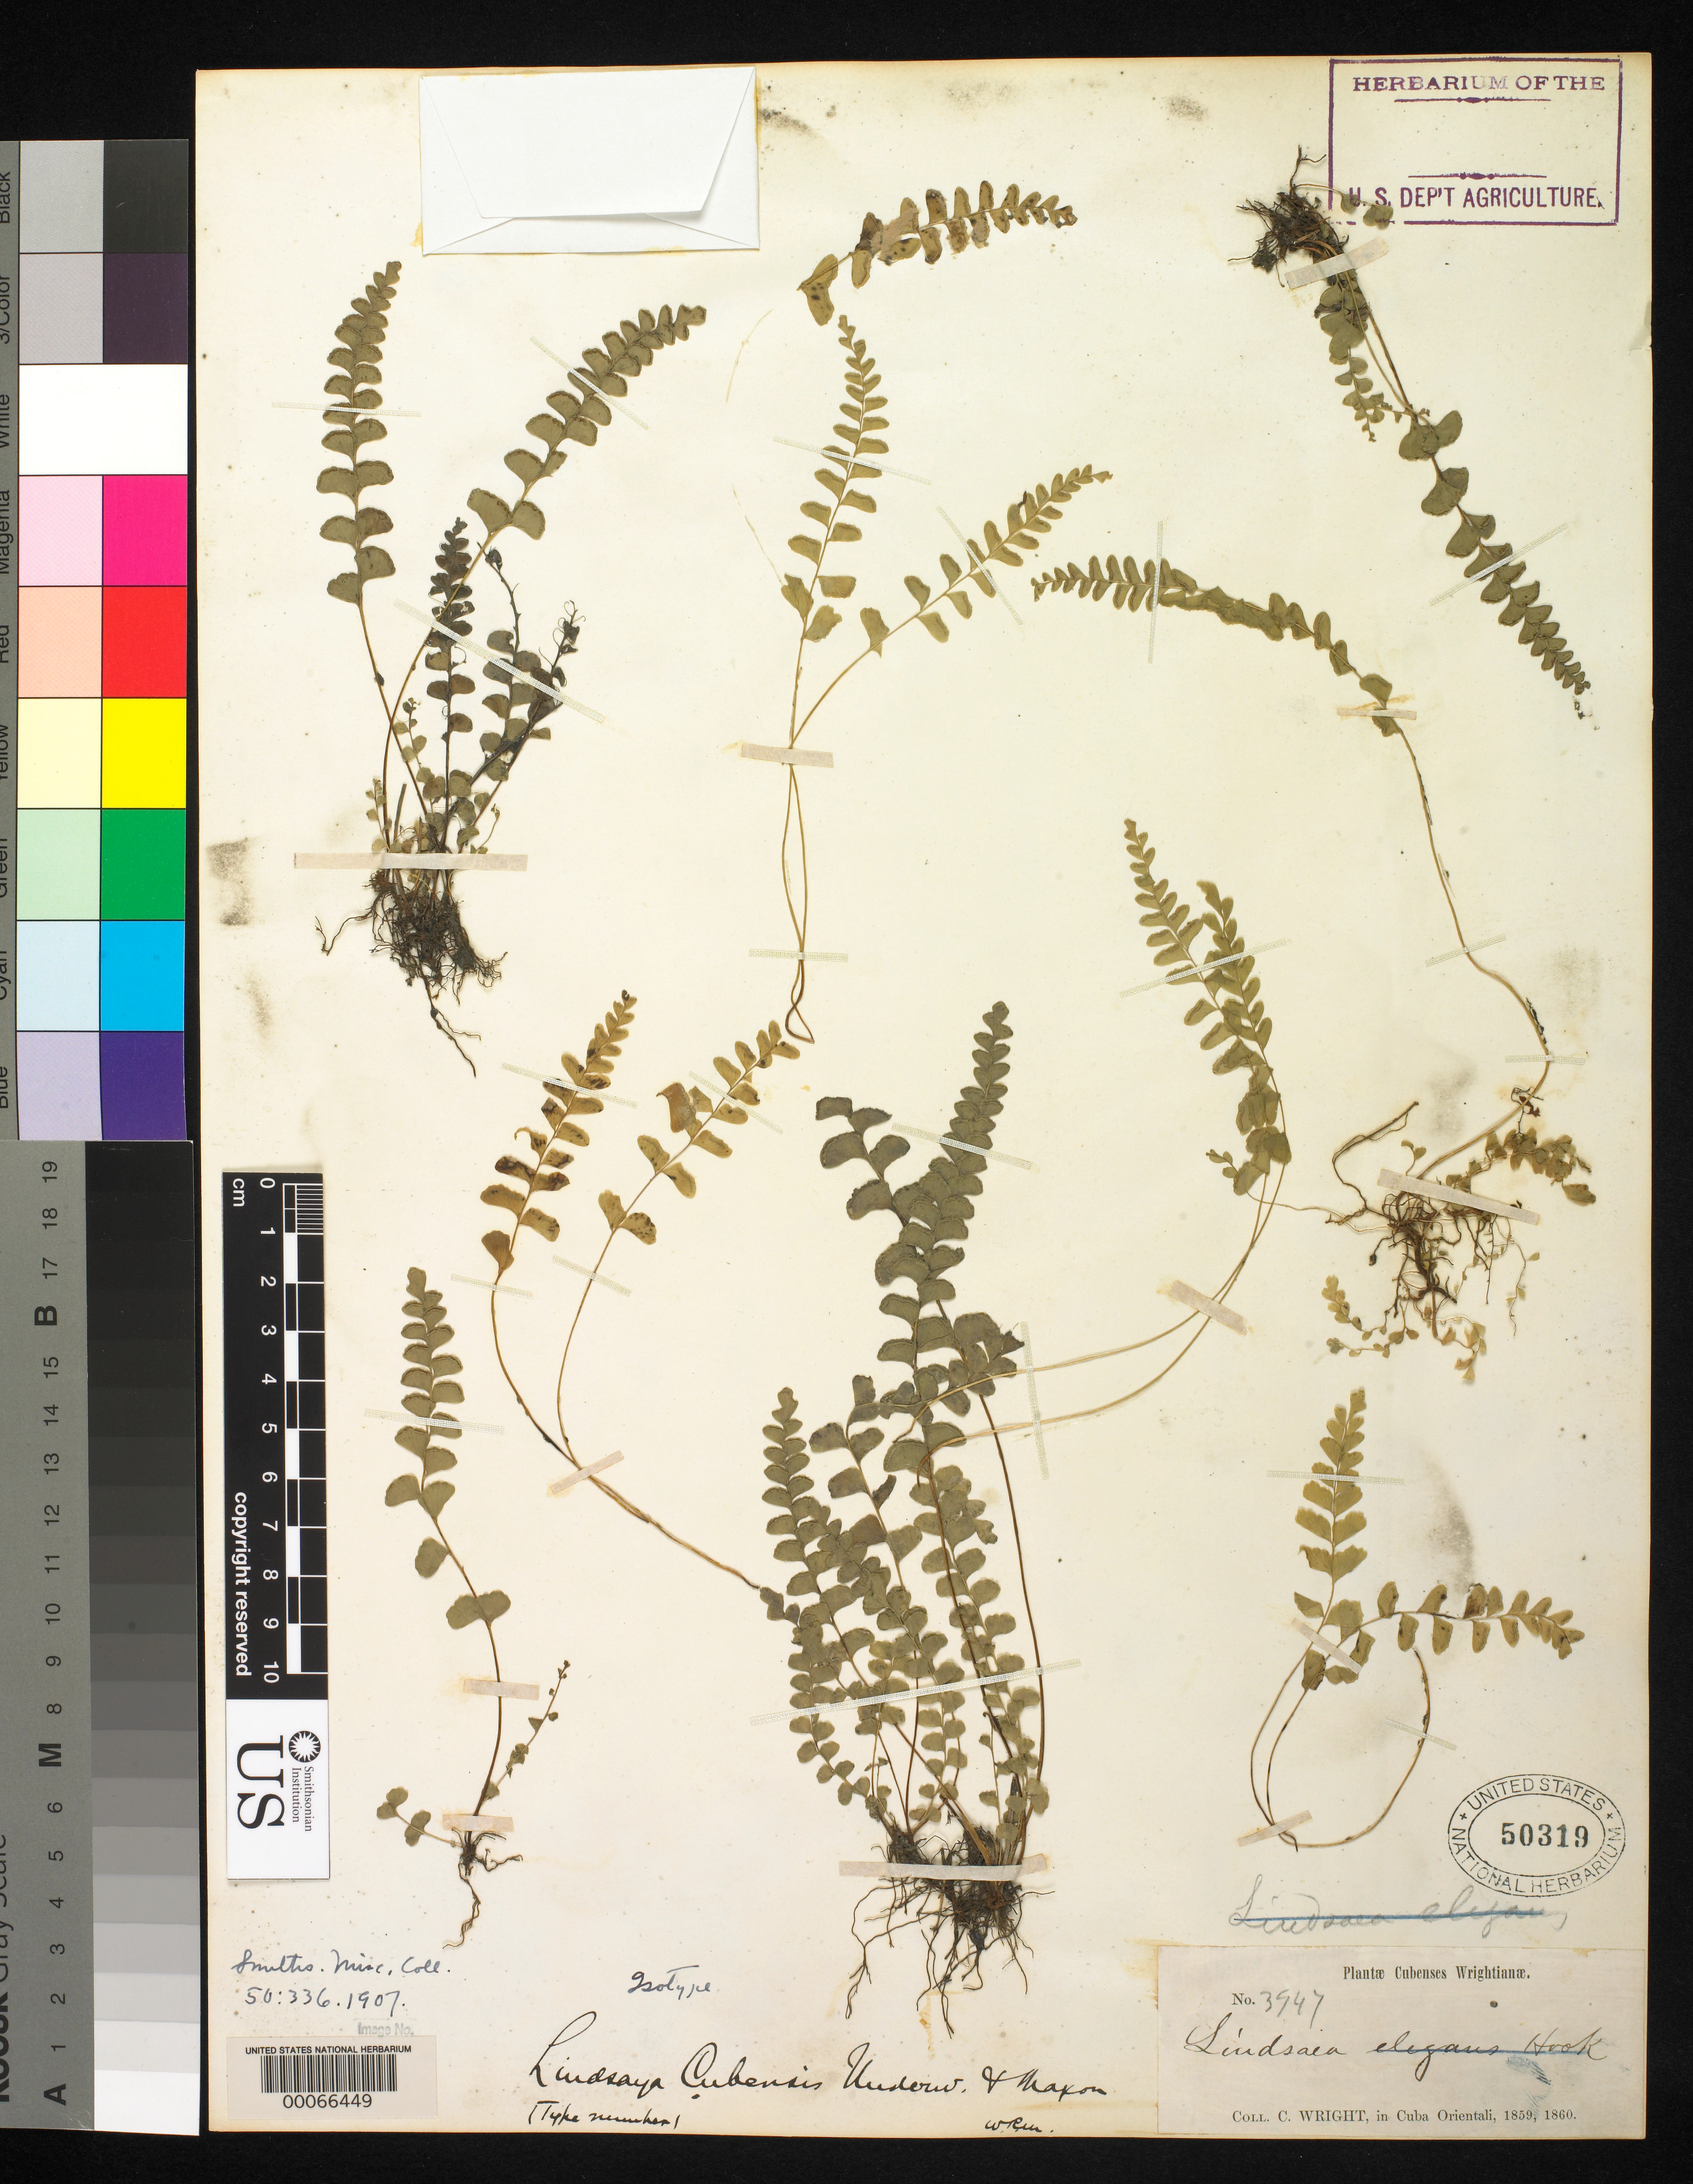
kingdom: Plantae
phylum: Tracheophyta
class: Polypodiopsida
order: Polypodiales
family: Lindsaeaceae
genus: Lindsaea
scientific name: Lindsaea cubensis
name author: Underw. & Maxon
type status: Possible Type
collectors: C. Wright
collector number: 3947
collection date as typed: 1859 to -- --- 1860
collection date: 1859/1860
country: Cuba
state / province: Oriente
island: Greater Antilles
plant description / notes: Isotype? Holotype (NY) bears collection date of 1865.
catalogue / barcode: US 50319